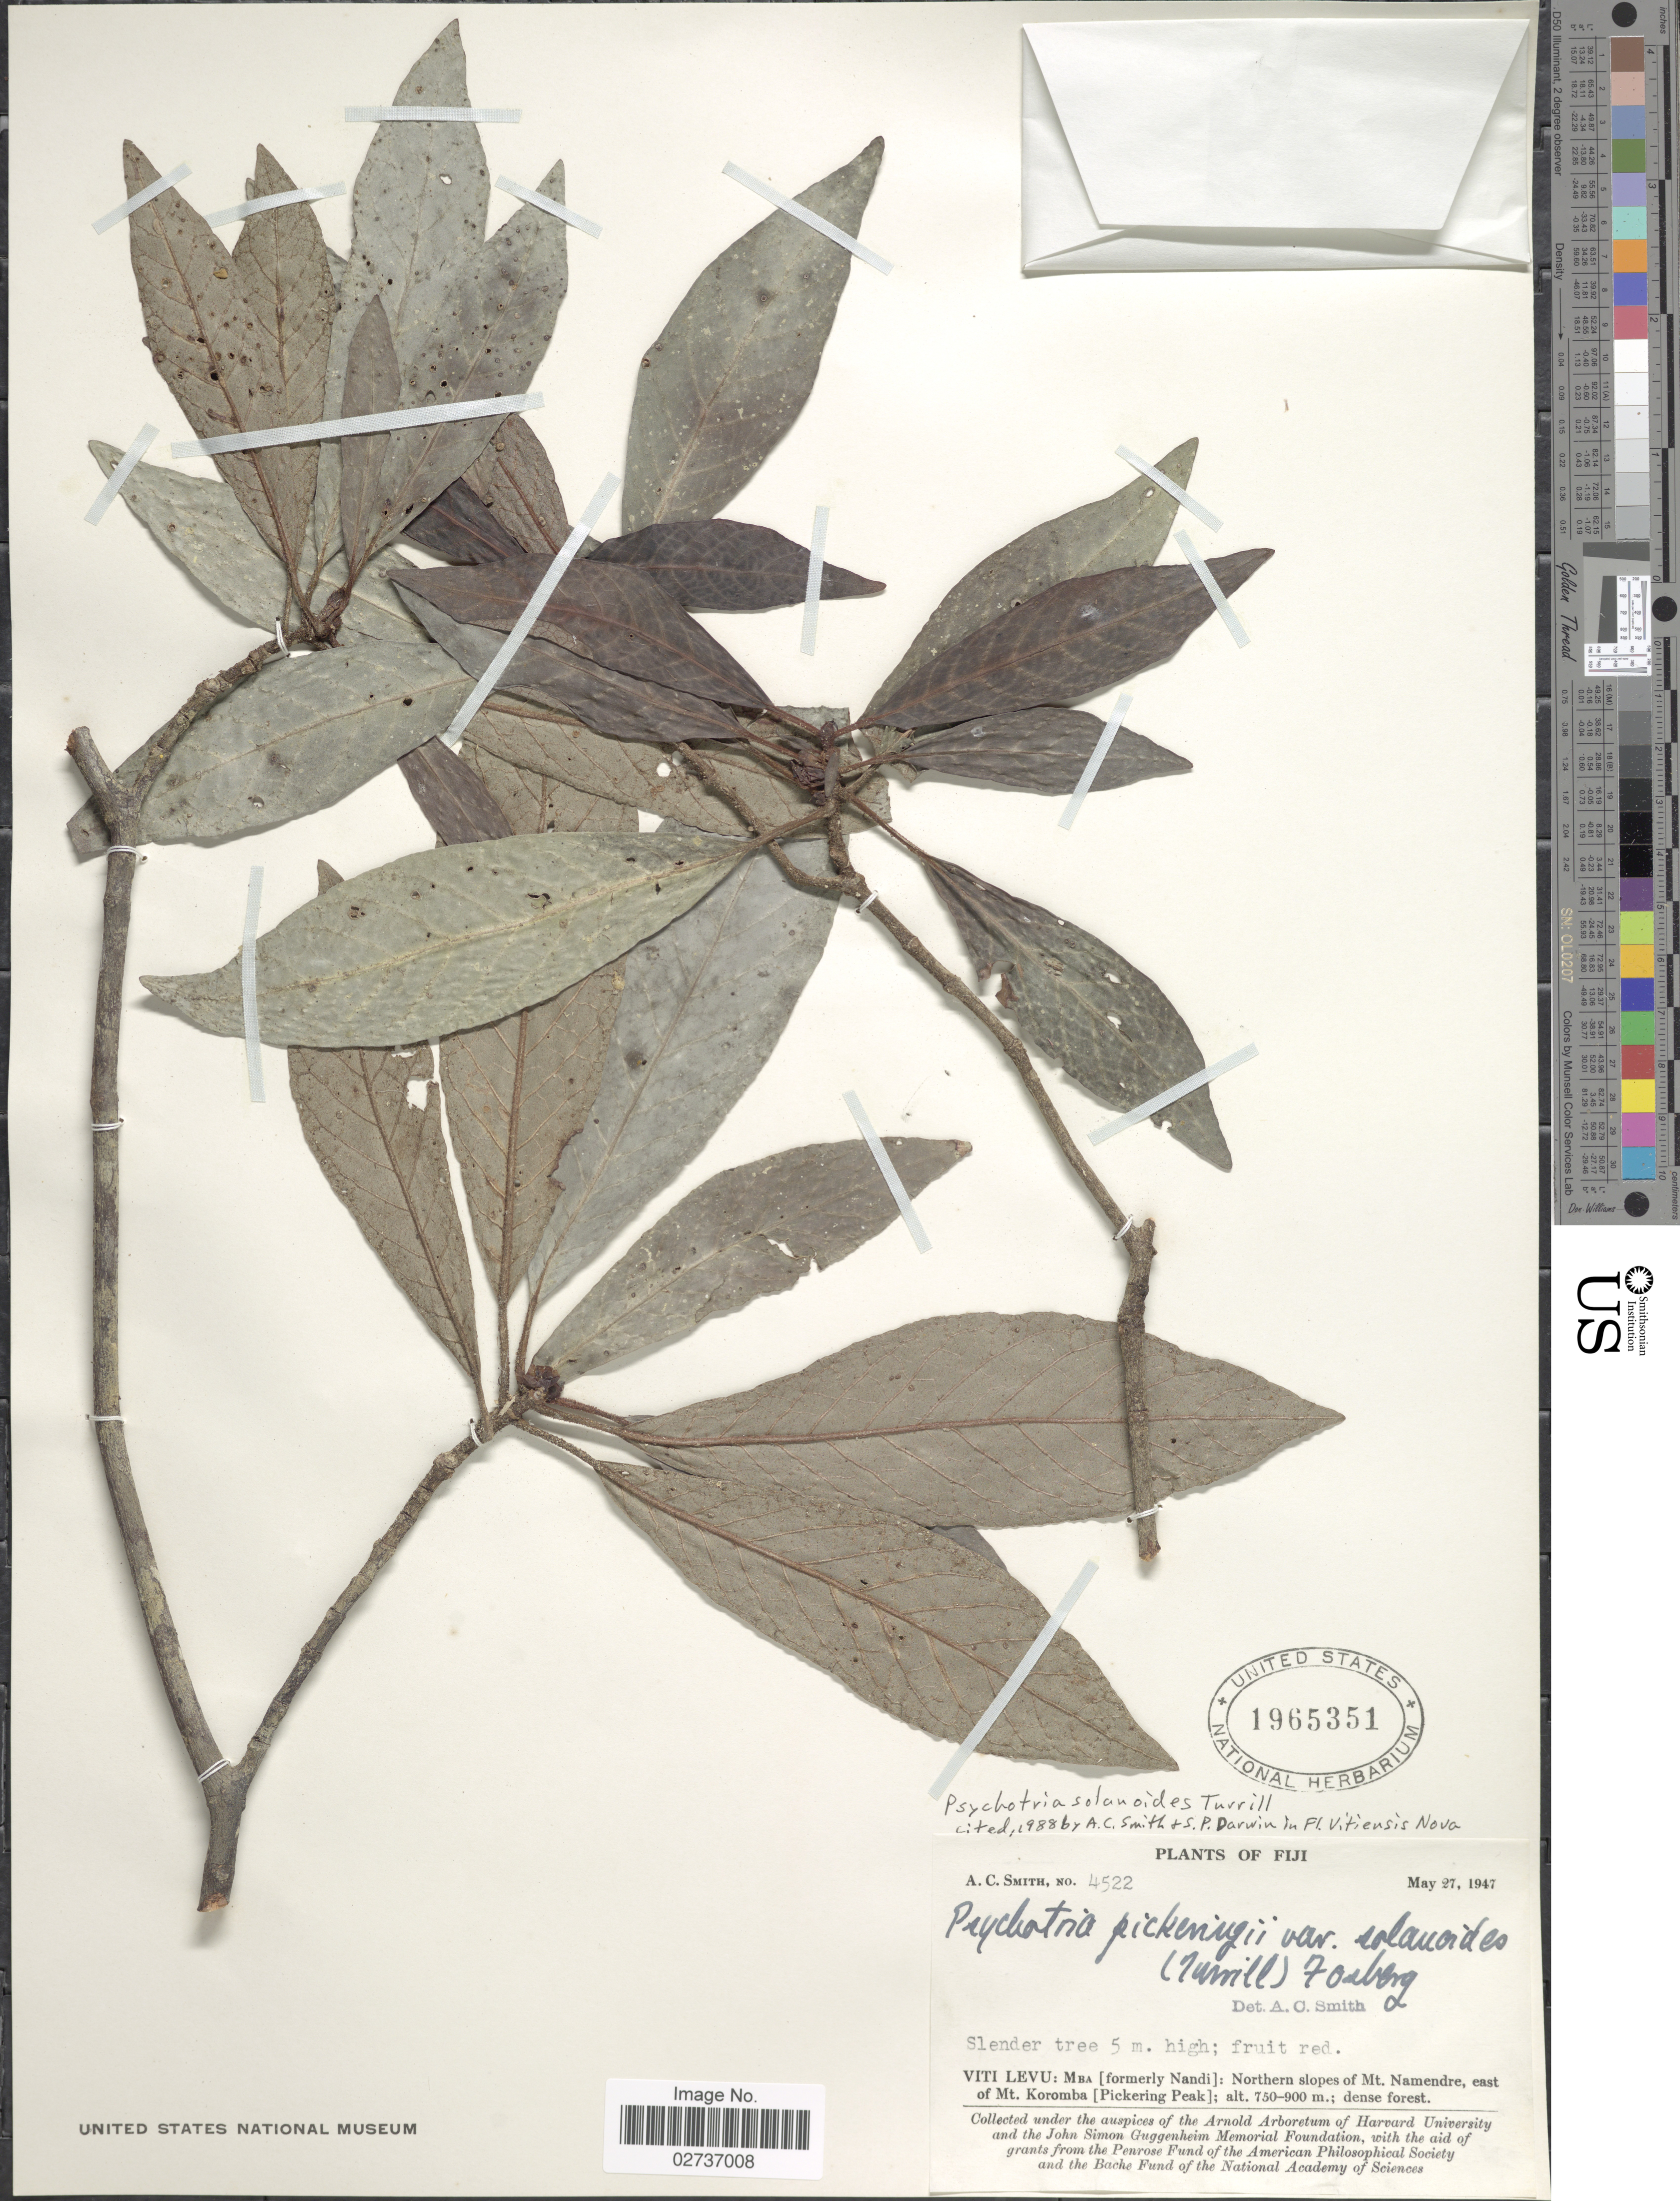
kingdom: Plantae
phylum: Tracheophyta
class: Magnoliopsida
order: Gentianales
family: Rubiaceae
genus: Psychotria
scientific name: Psychotria solanoides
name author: Turrill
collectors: A. C. Smith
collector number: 4522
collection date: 1947-05-27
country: Fiji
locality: Viti Levu: Mba [formerly Nandi]: Northern slopes of Mt. Namendre, east of Mt. Koromba [Pickering Peak]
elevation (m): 750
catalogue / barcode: US 1965351